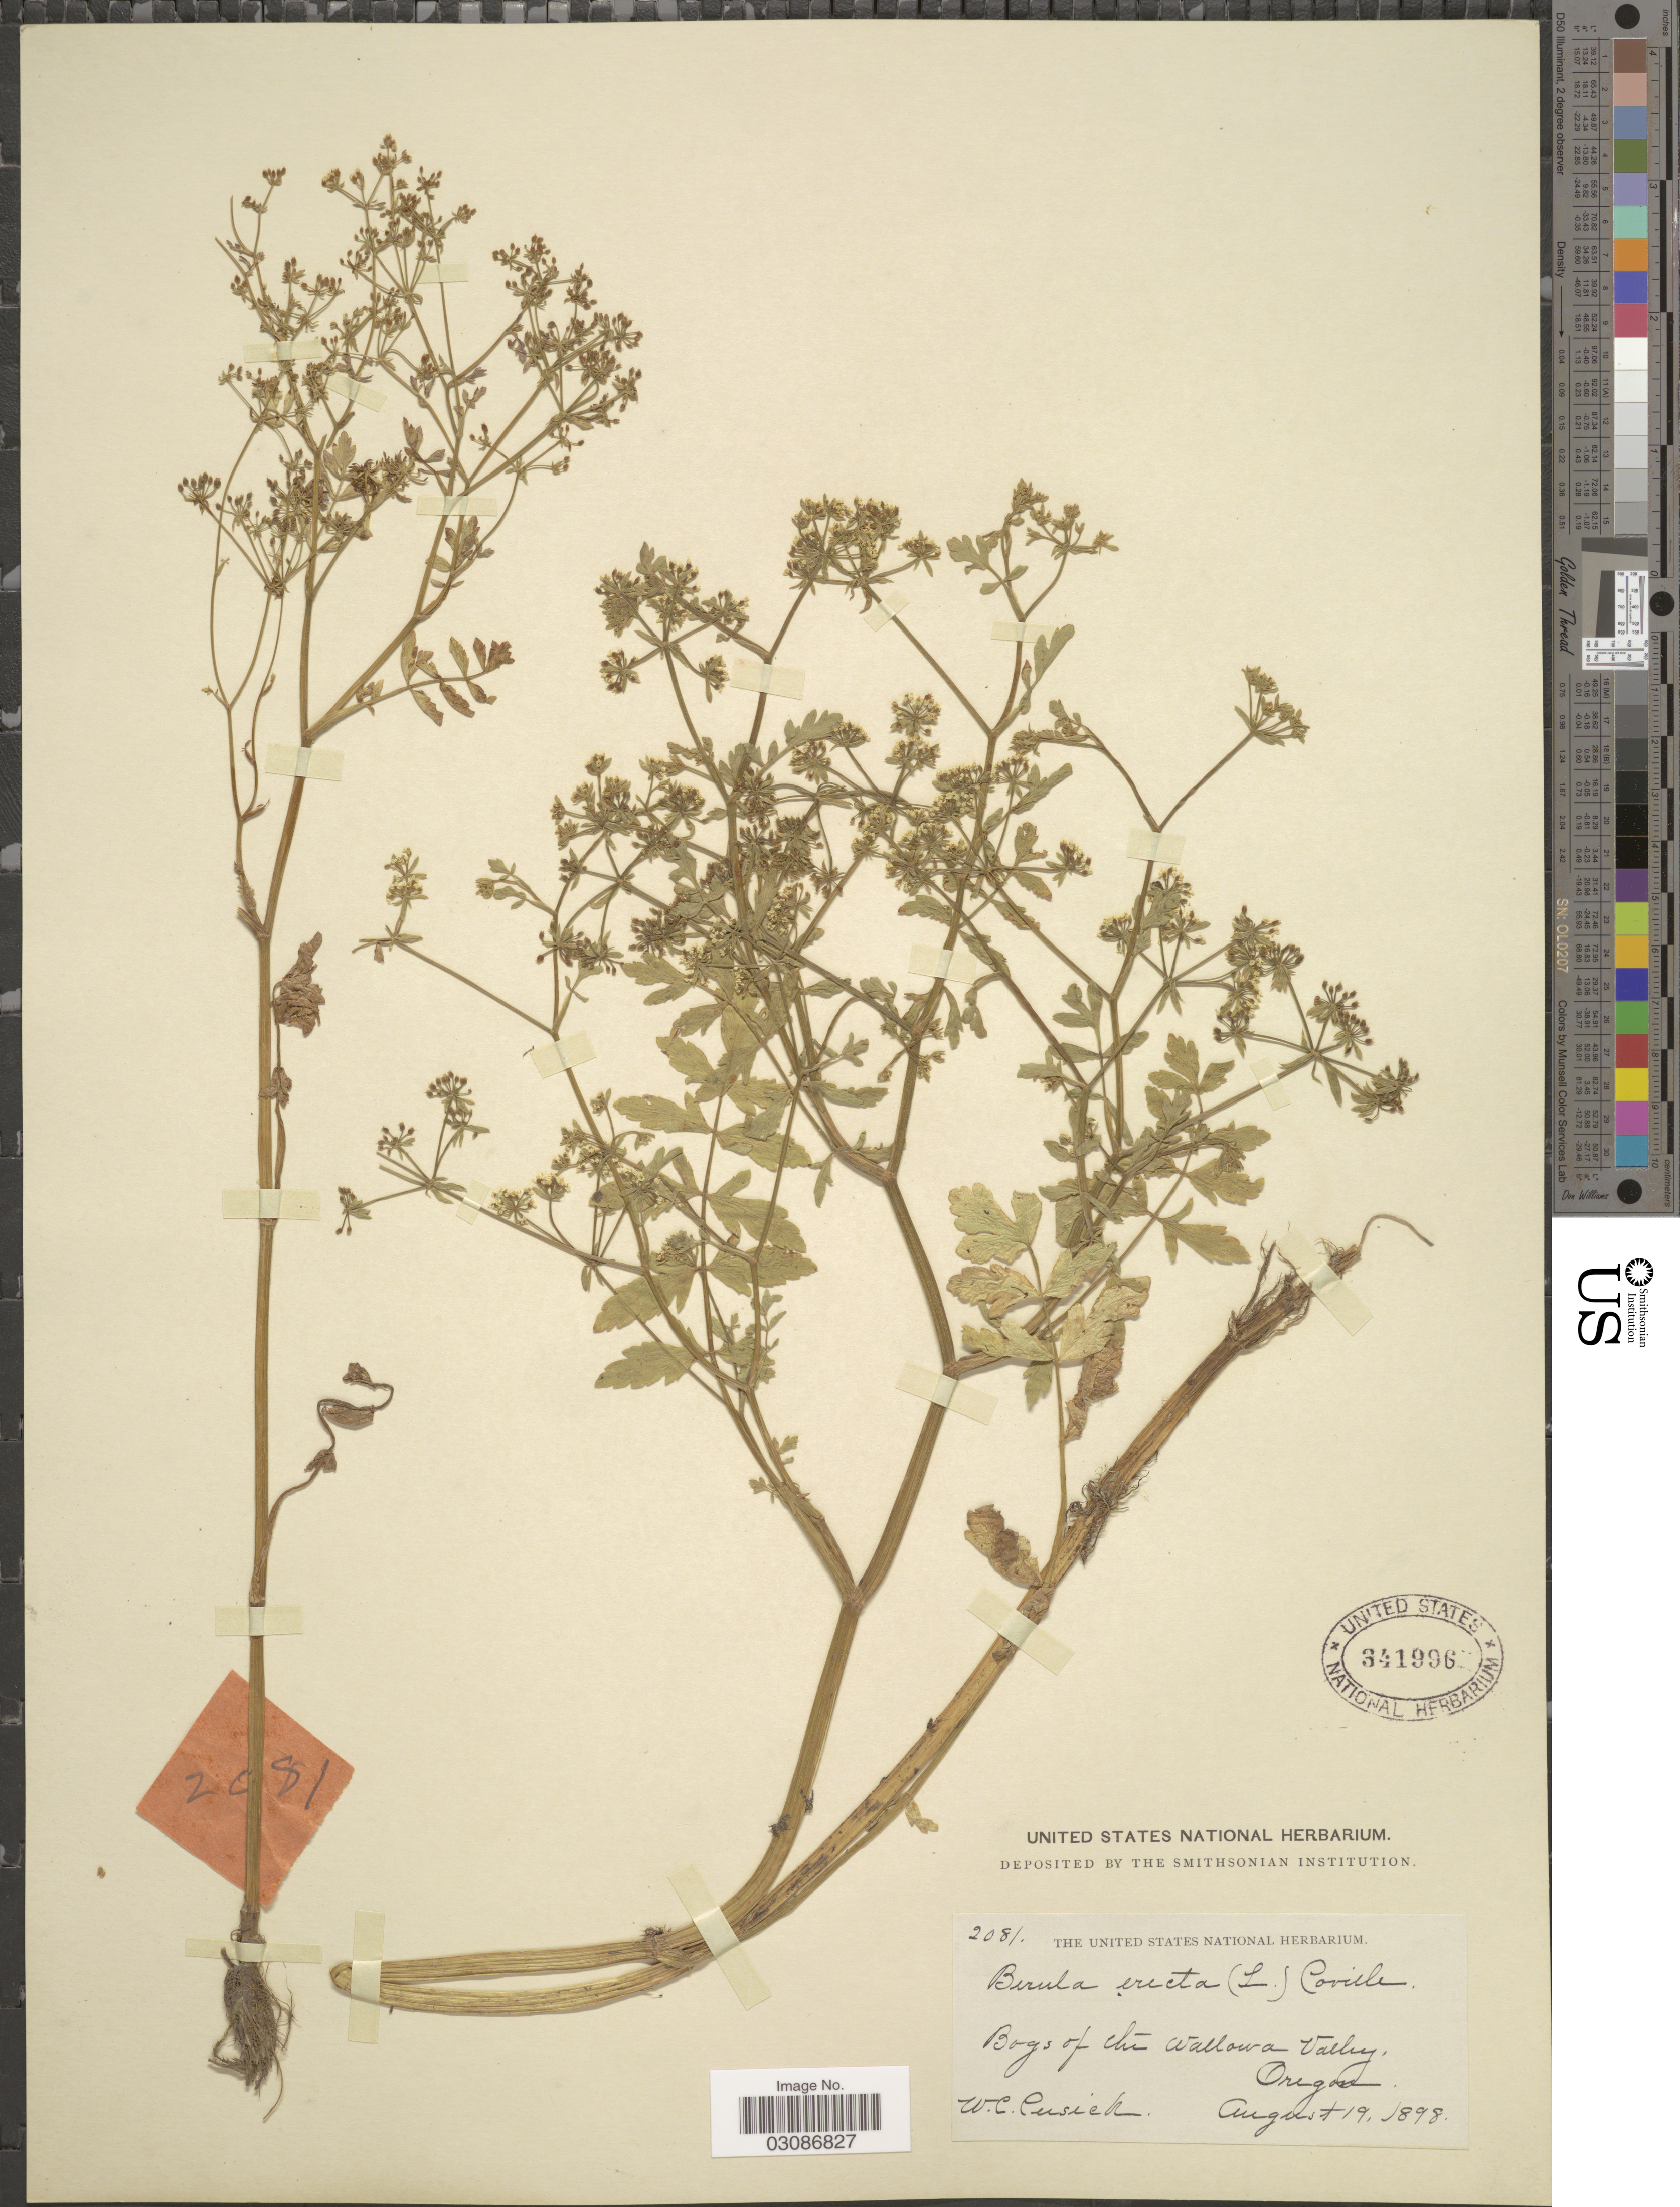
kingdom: Plantae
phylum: Tracheophyta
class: Magnoliopsida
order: Apiales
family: Apiaceae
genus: Berula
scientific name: Berula erecta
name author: (Huds.) Coville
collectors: W. C. Cusick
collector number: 2081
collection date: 1898-08-19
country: United States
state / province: Oregon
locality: Bogs of the Wallowa Valley.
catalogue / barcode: US 341996